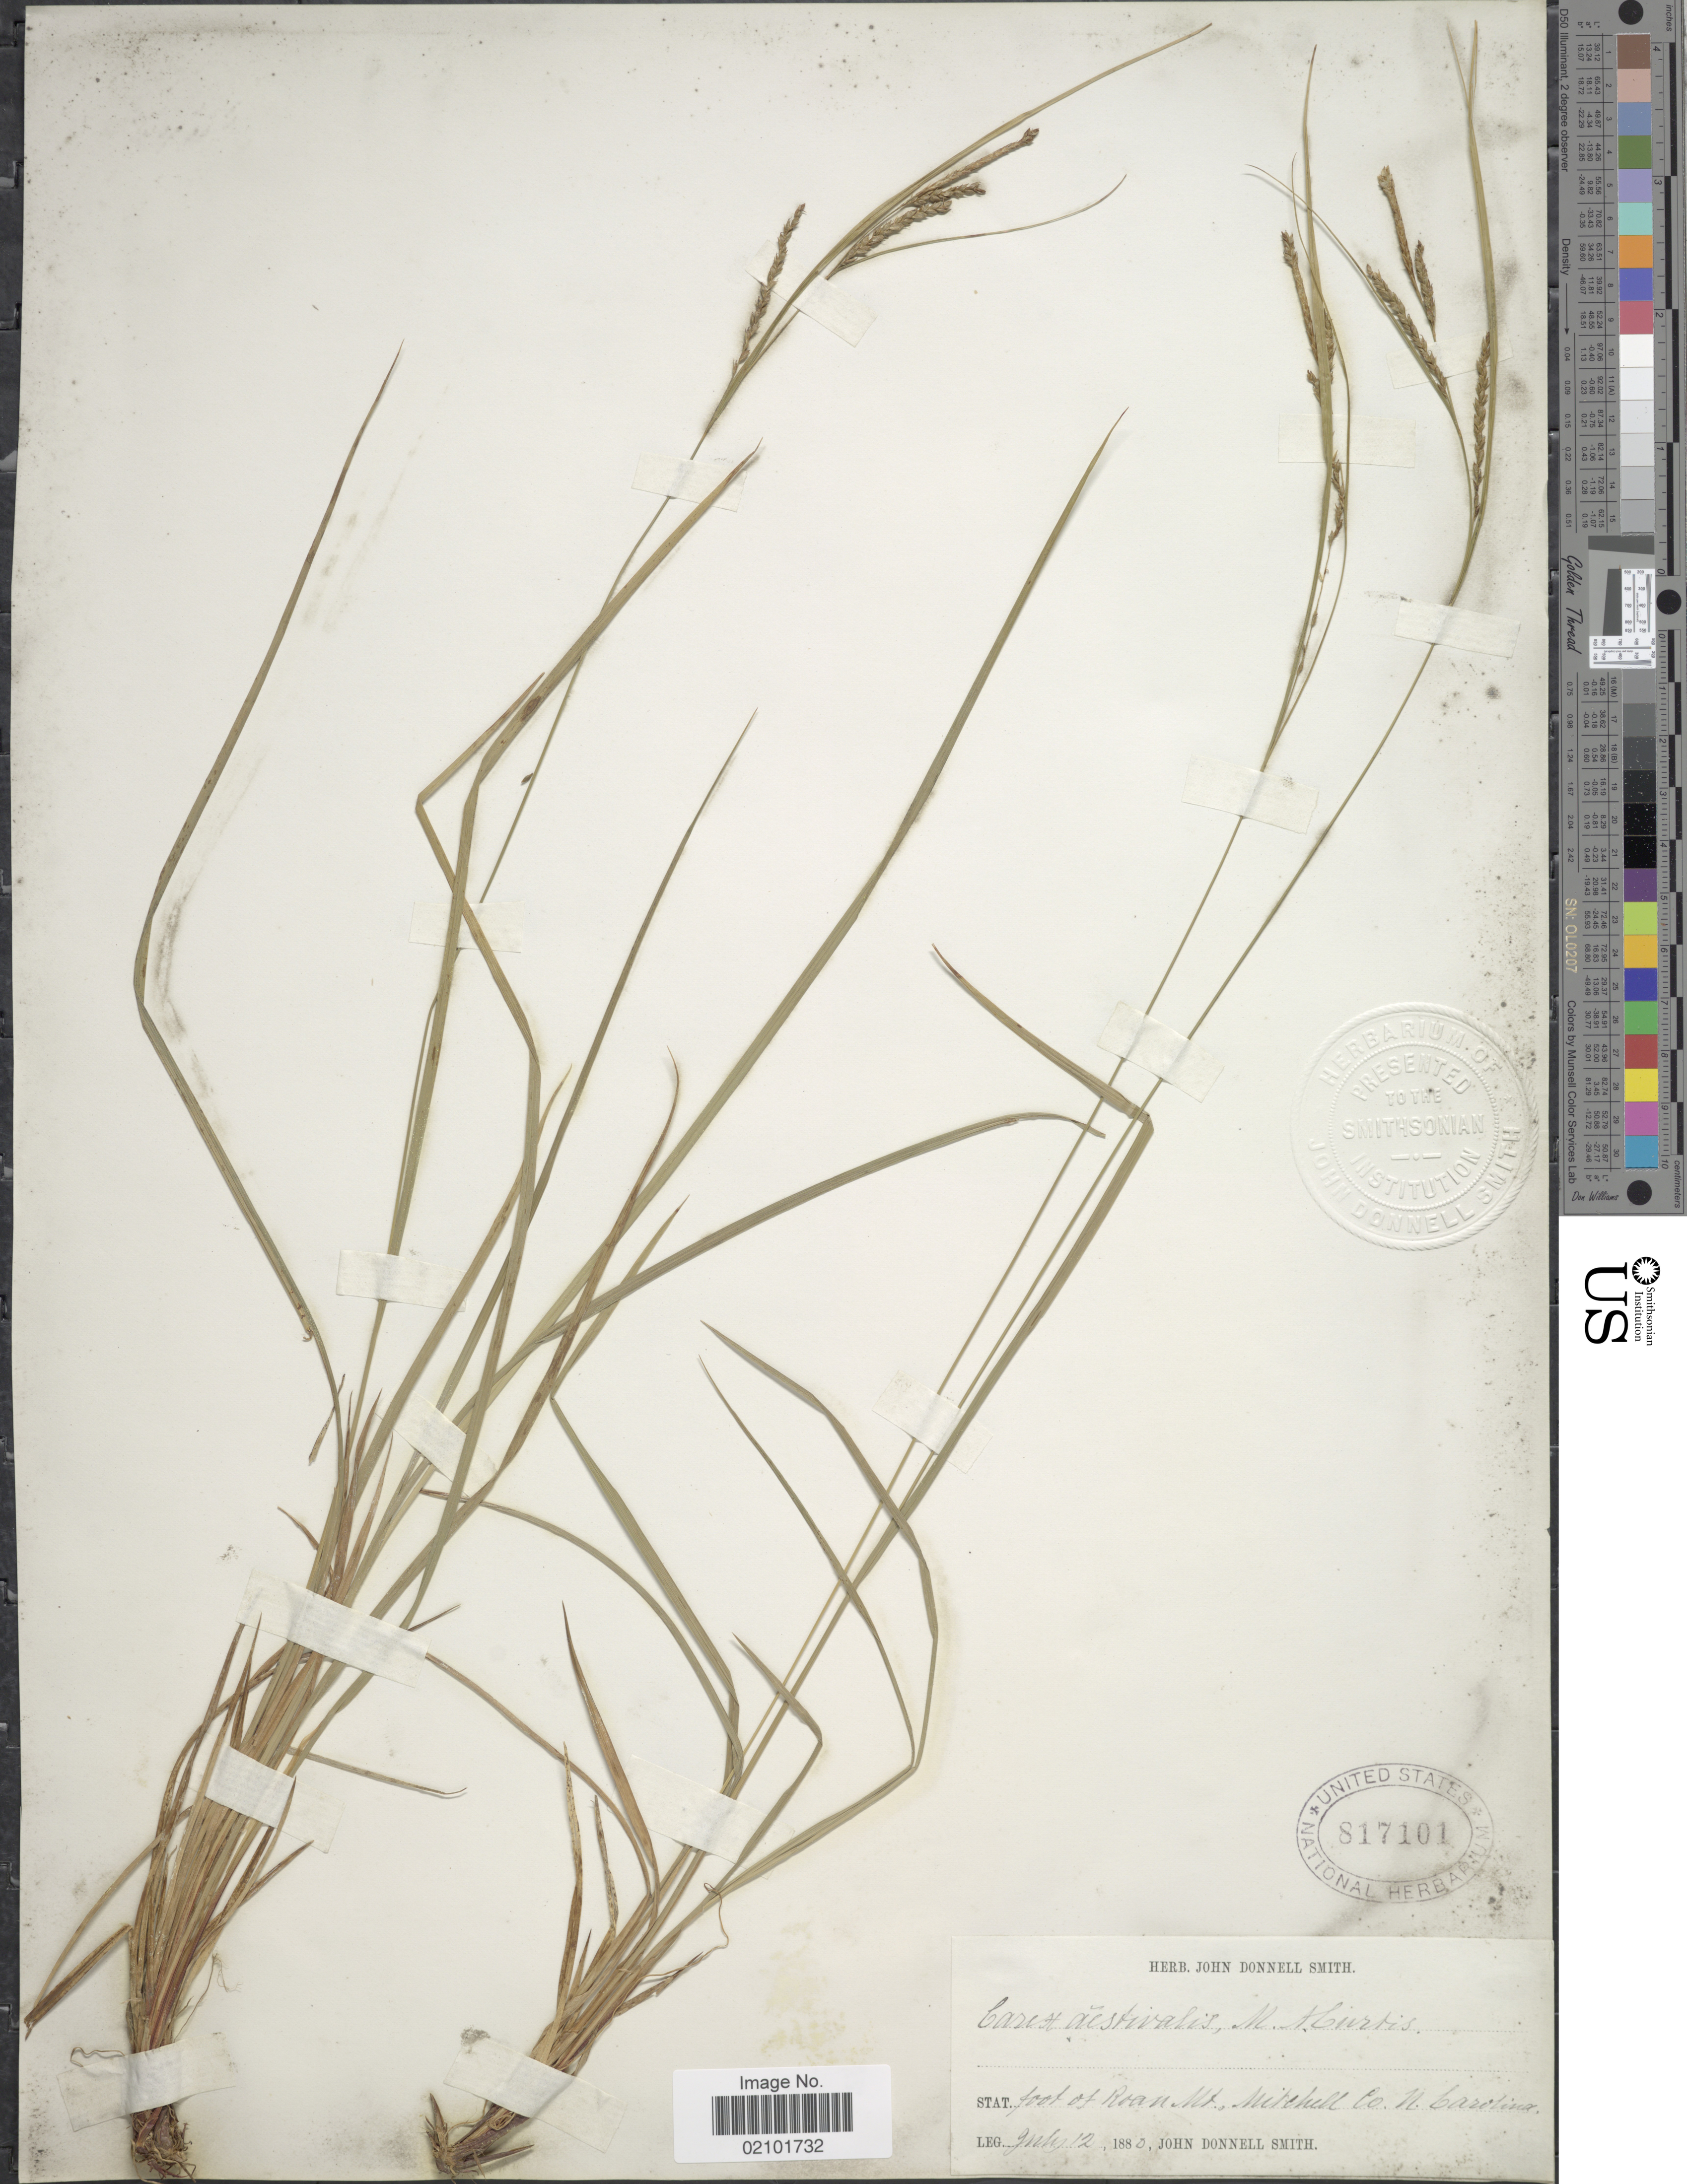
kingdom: Plantae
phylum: Tracheophyta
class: Liliopsida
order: Poales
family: Cyperaceae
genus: Carex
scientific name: Carex aestivalis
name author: M.A. Curtis ex A. Gray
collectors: J. Donnell Smith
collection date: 1880-07-12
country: United States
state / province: North Carolina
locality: Foot of Roan Mt., Mitchell Co.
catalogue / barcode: US 817101